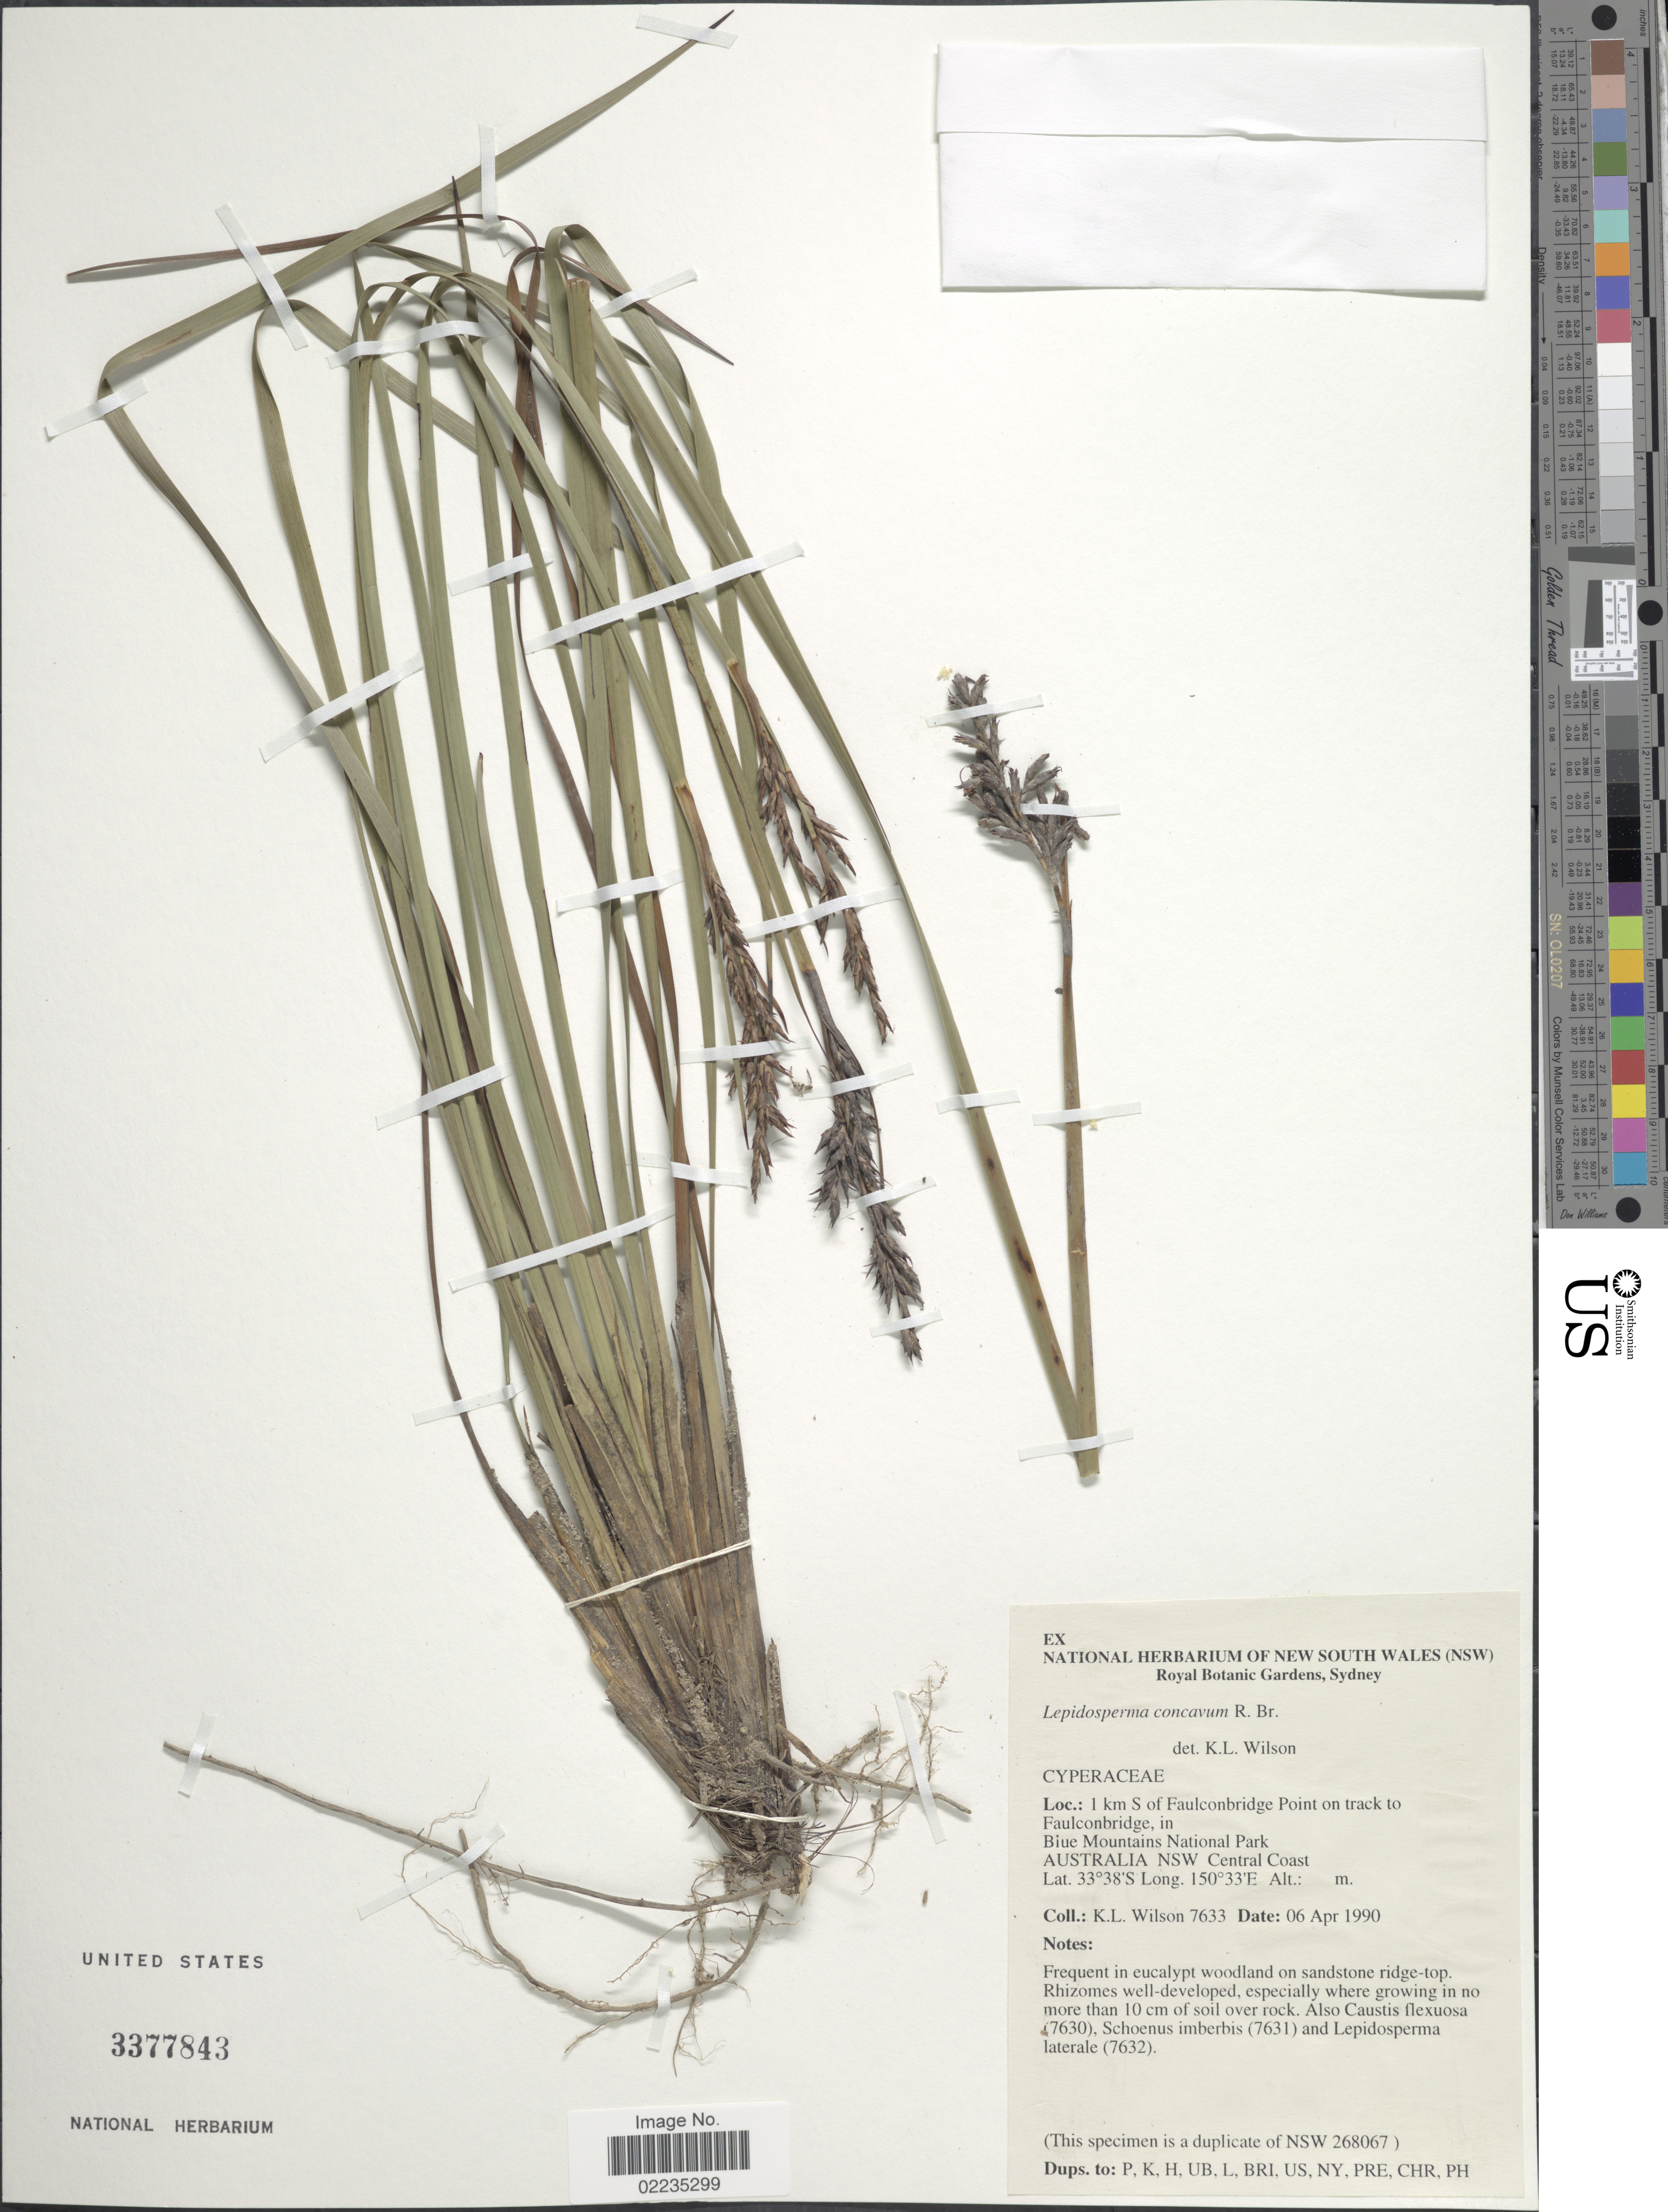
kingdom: Plantae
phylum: Tracheophyta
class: Liliopsida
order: Poales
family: Cyperaceae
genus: Lepidosperma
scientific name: Lepidosperma concavum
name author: R. Br.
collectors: K. L. Wilson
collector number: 7633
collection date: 1990-04-06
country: Australia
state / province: New South Wales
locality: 1 Km S of Faulconbridge Point on track to Faulconbridge, in Blue Mountains National Park, Australia NSW Central Coast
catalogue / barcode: US 3377843